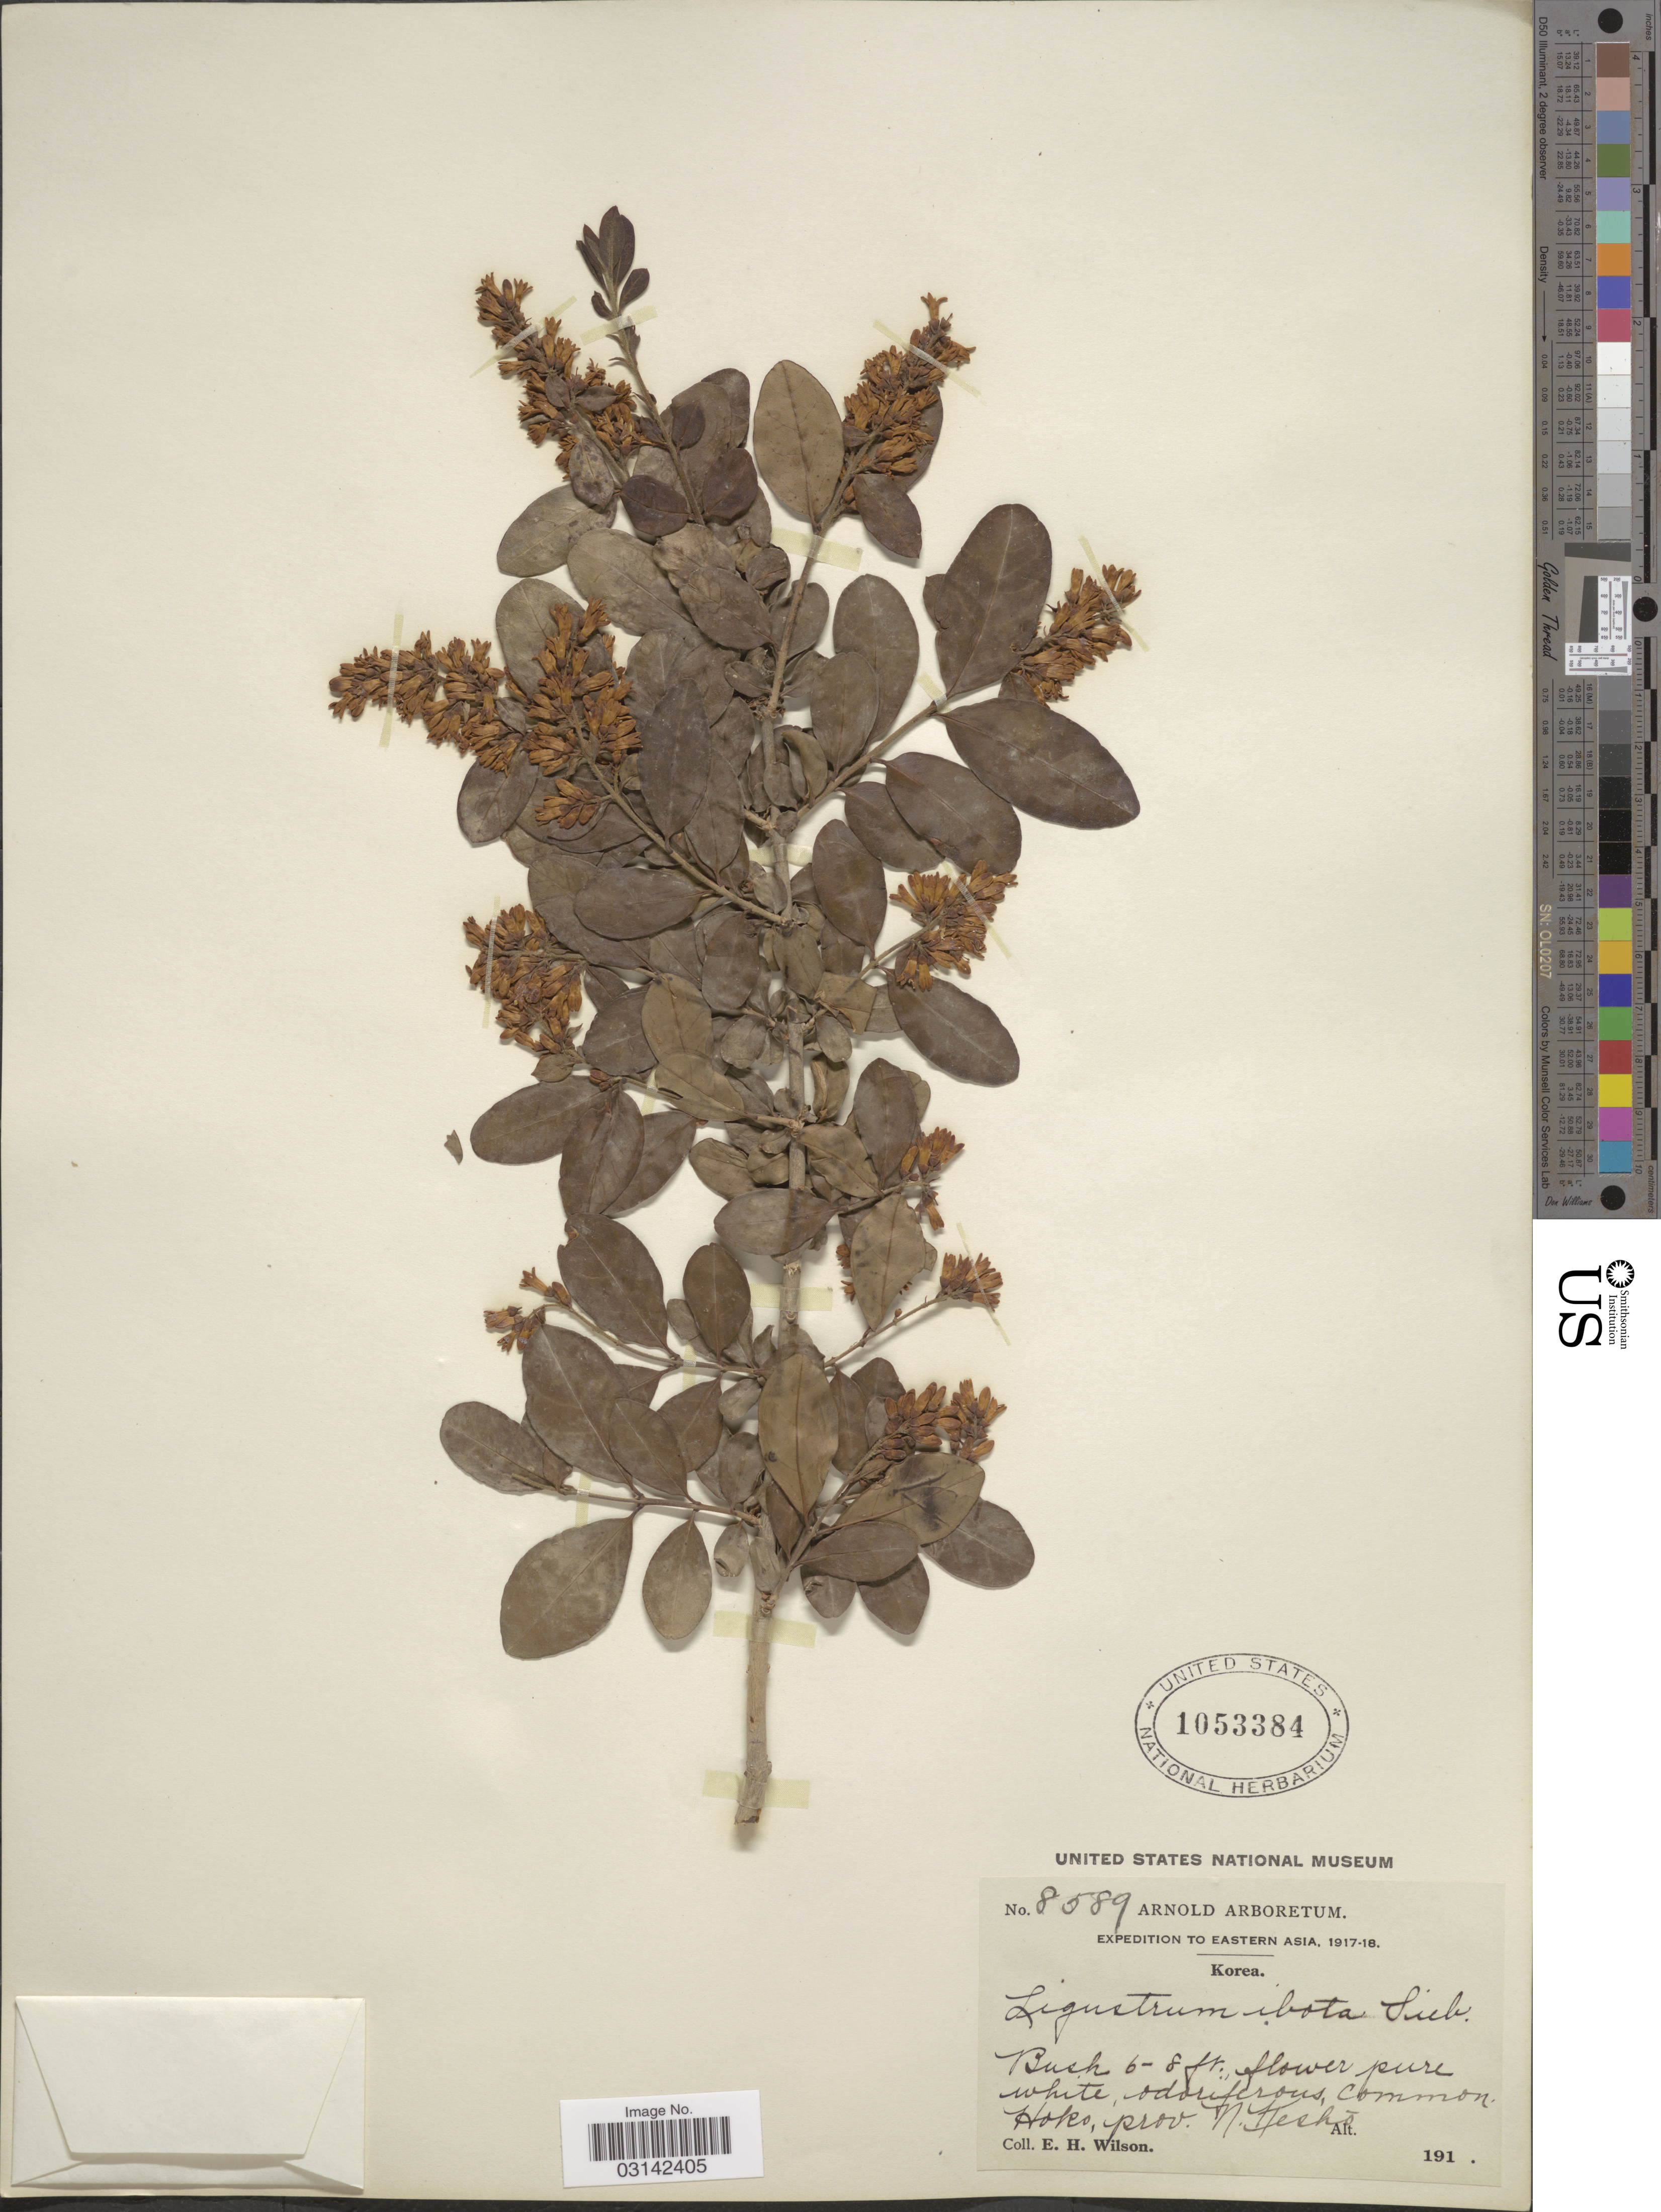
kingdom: Plantae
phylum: Tracheophyta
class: Magnoliopsida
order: Lamiales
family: Oleaceae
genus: Ligustrum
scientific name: Ligustrum ibota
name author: Siebold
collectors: E. Wilson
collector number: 8589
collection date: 1917/1918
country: South Korea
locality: Eastern Asia. Hoko, prov. N. Kesko.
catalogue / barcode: US 1053384